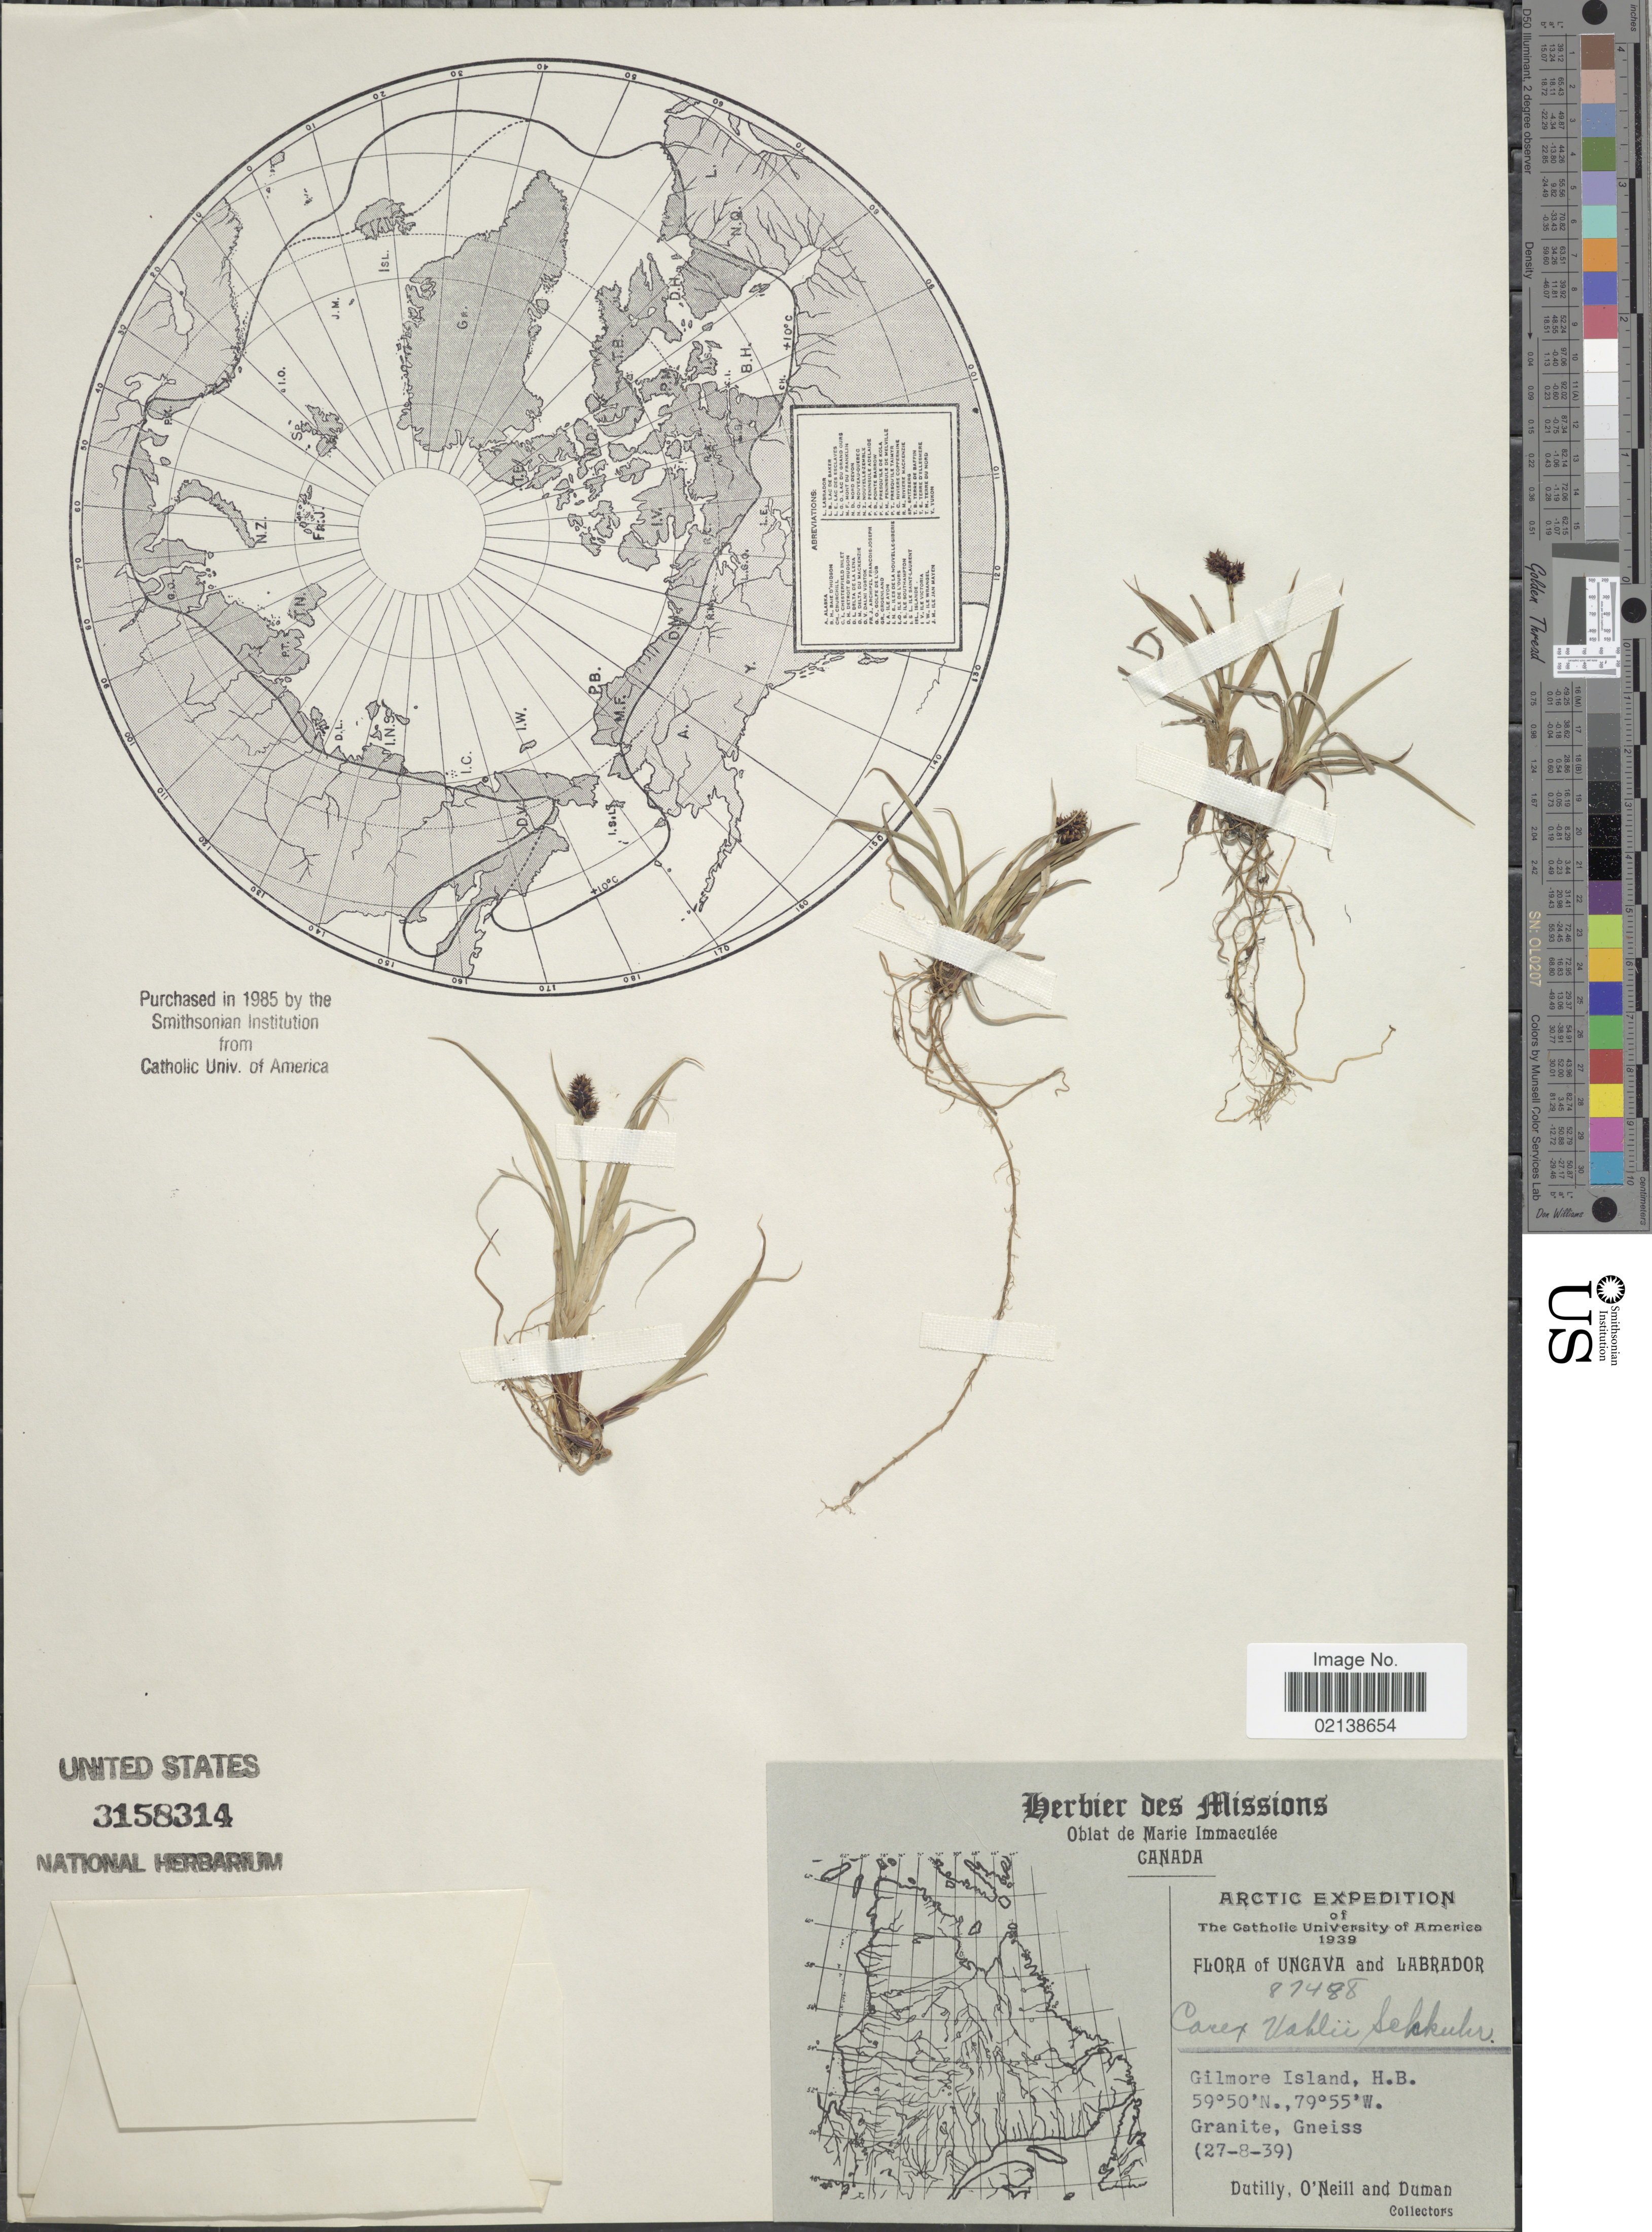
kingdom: Plantae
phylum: Tracheophyta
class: Liliopsida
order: Poales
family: Cyperaceae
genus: Carex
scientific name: Carex norvegica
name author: Retz.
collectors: -. Dutilly, O' Neill & -. Duman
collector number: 87488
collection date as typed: Transcribed d/m/y: 27/8/39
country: Canada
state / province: Newfoundland and Labrador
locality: Canada, Arctic, Ungava & Labrador, Gilmore Island, H. B.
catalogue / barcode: US 3158314